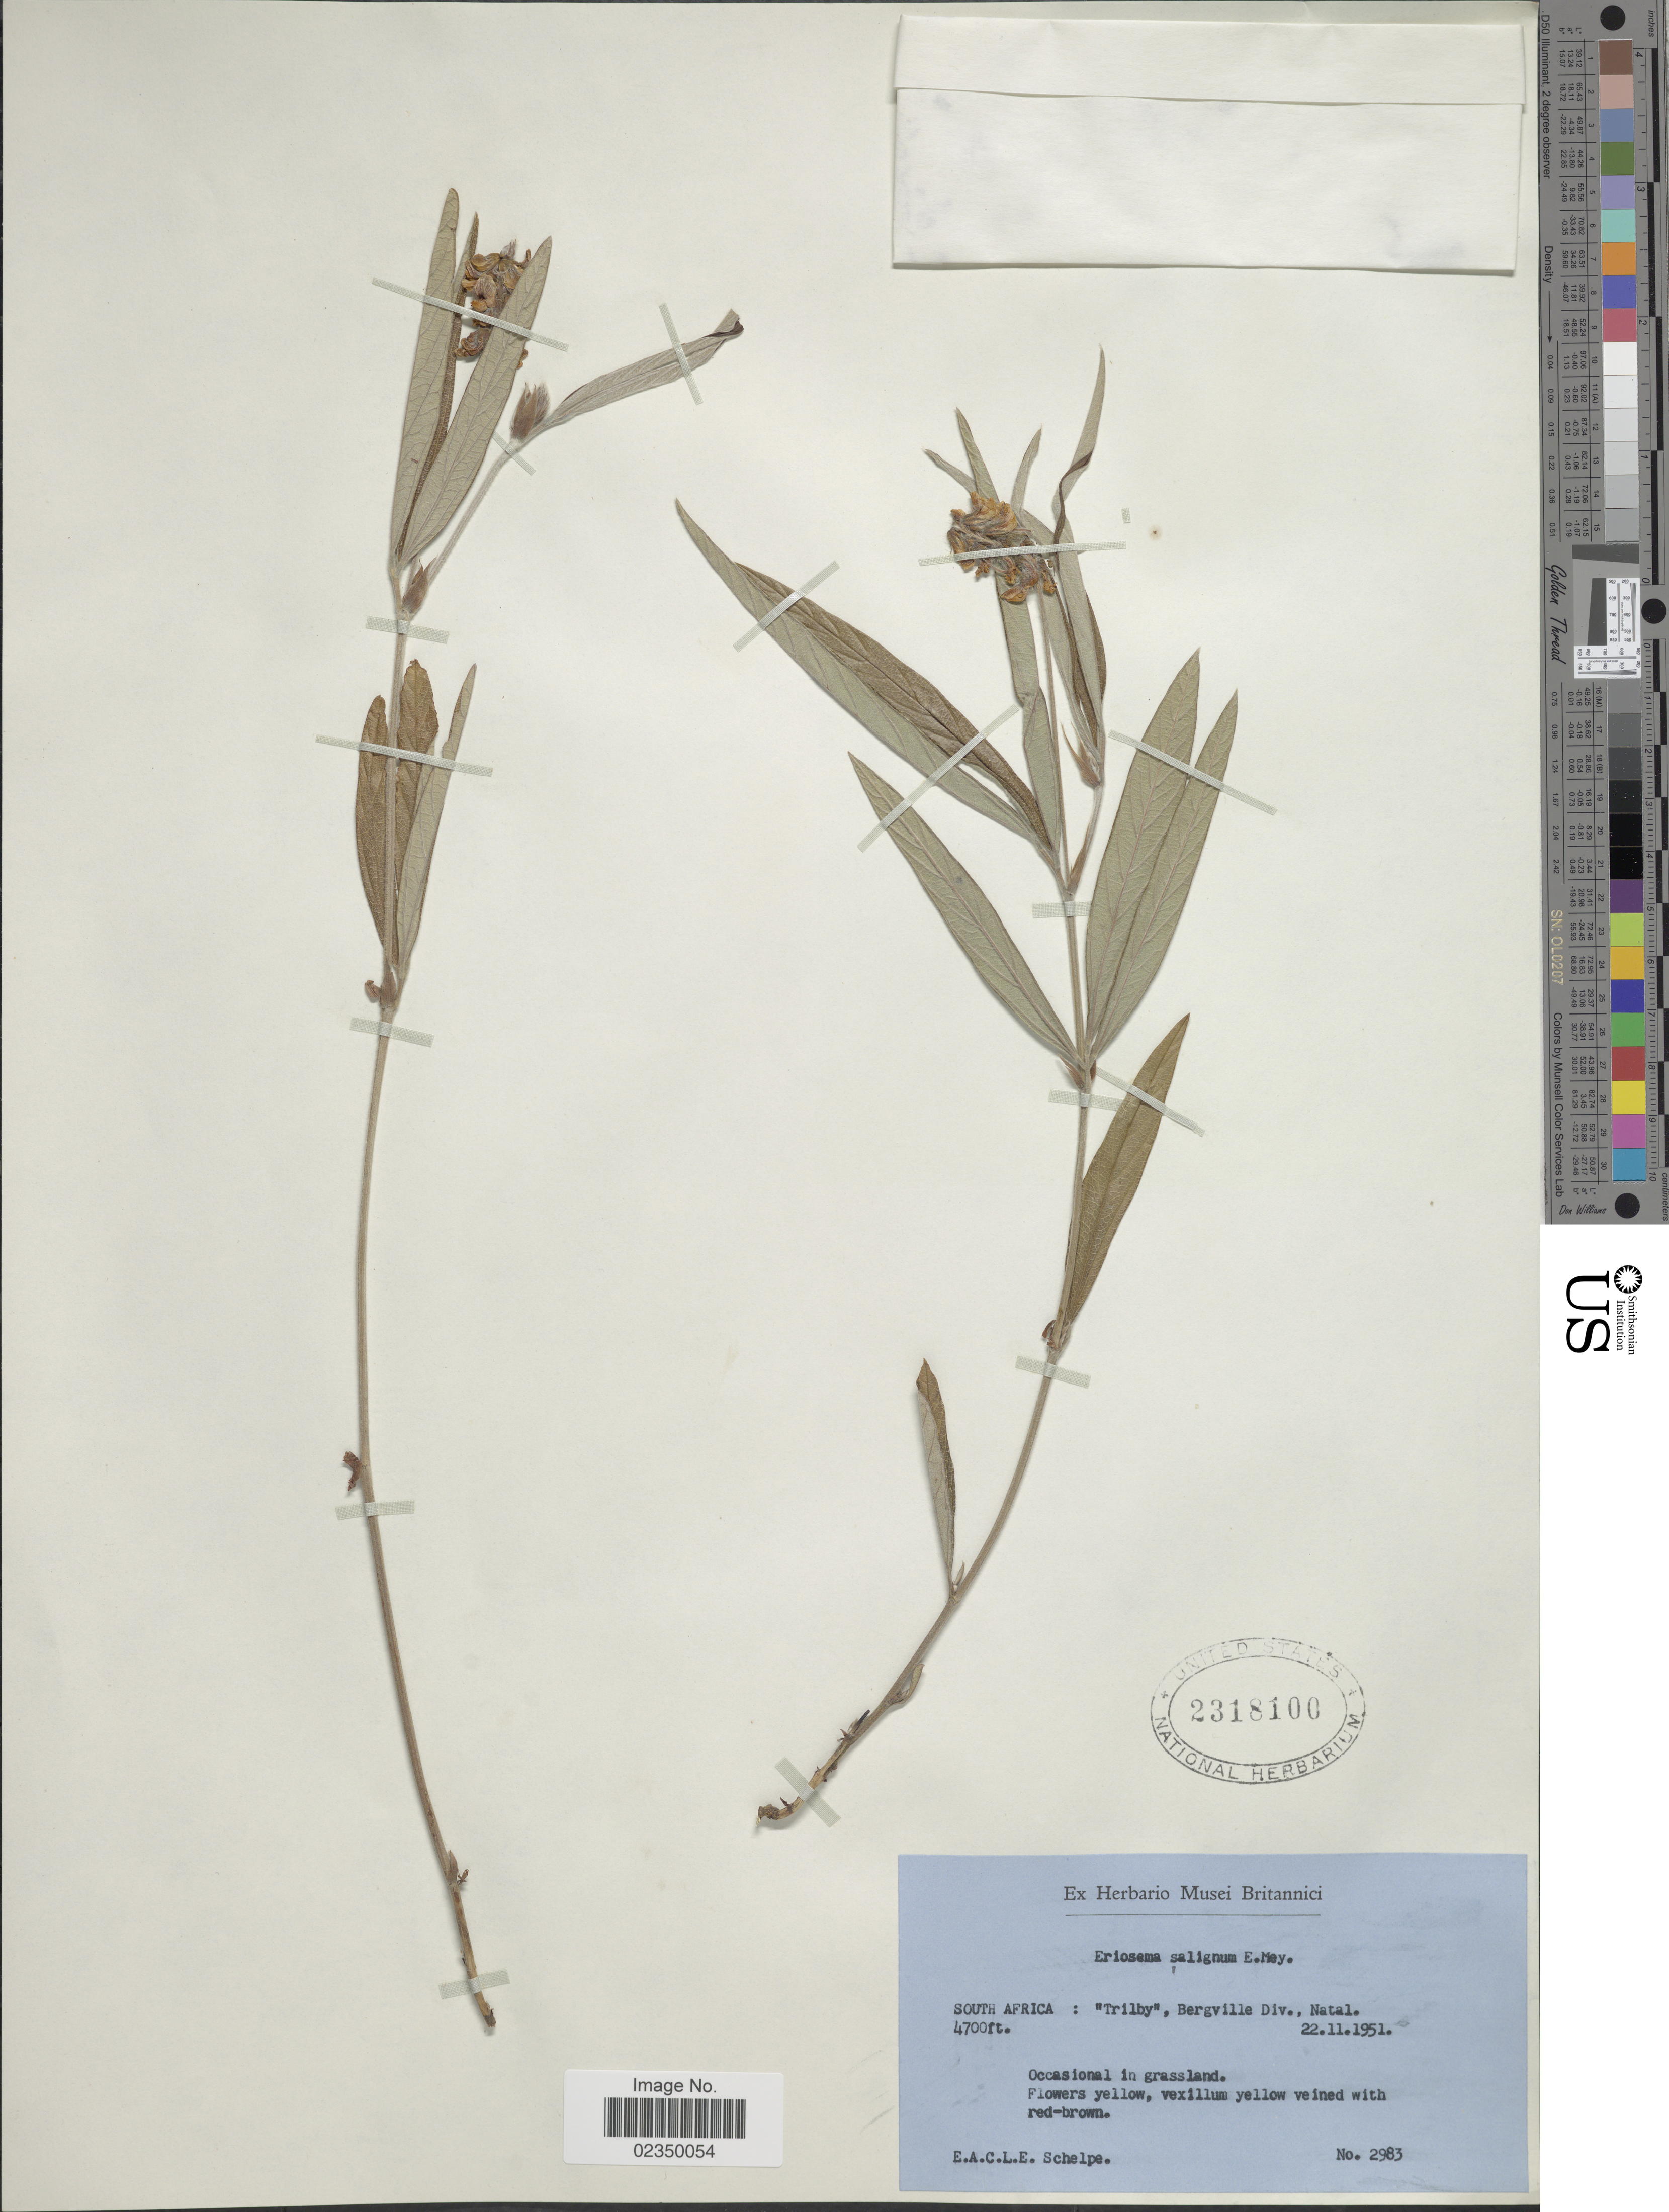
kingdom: Plantae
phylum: Tracheophyta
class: Magnoliopsida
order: Fabales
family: Fabaceae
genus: Eriosema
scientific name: Eriosema salignum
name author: E. Mey.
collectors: E. A. C. L. E. Schelpe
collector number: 2983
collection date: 1951-11-22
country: South Africa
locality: South Africa:"Trilby", Bergville Div., Natal.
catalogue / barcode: US 2318100